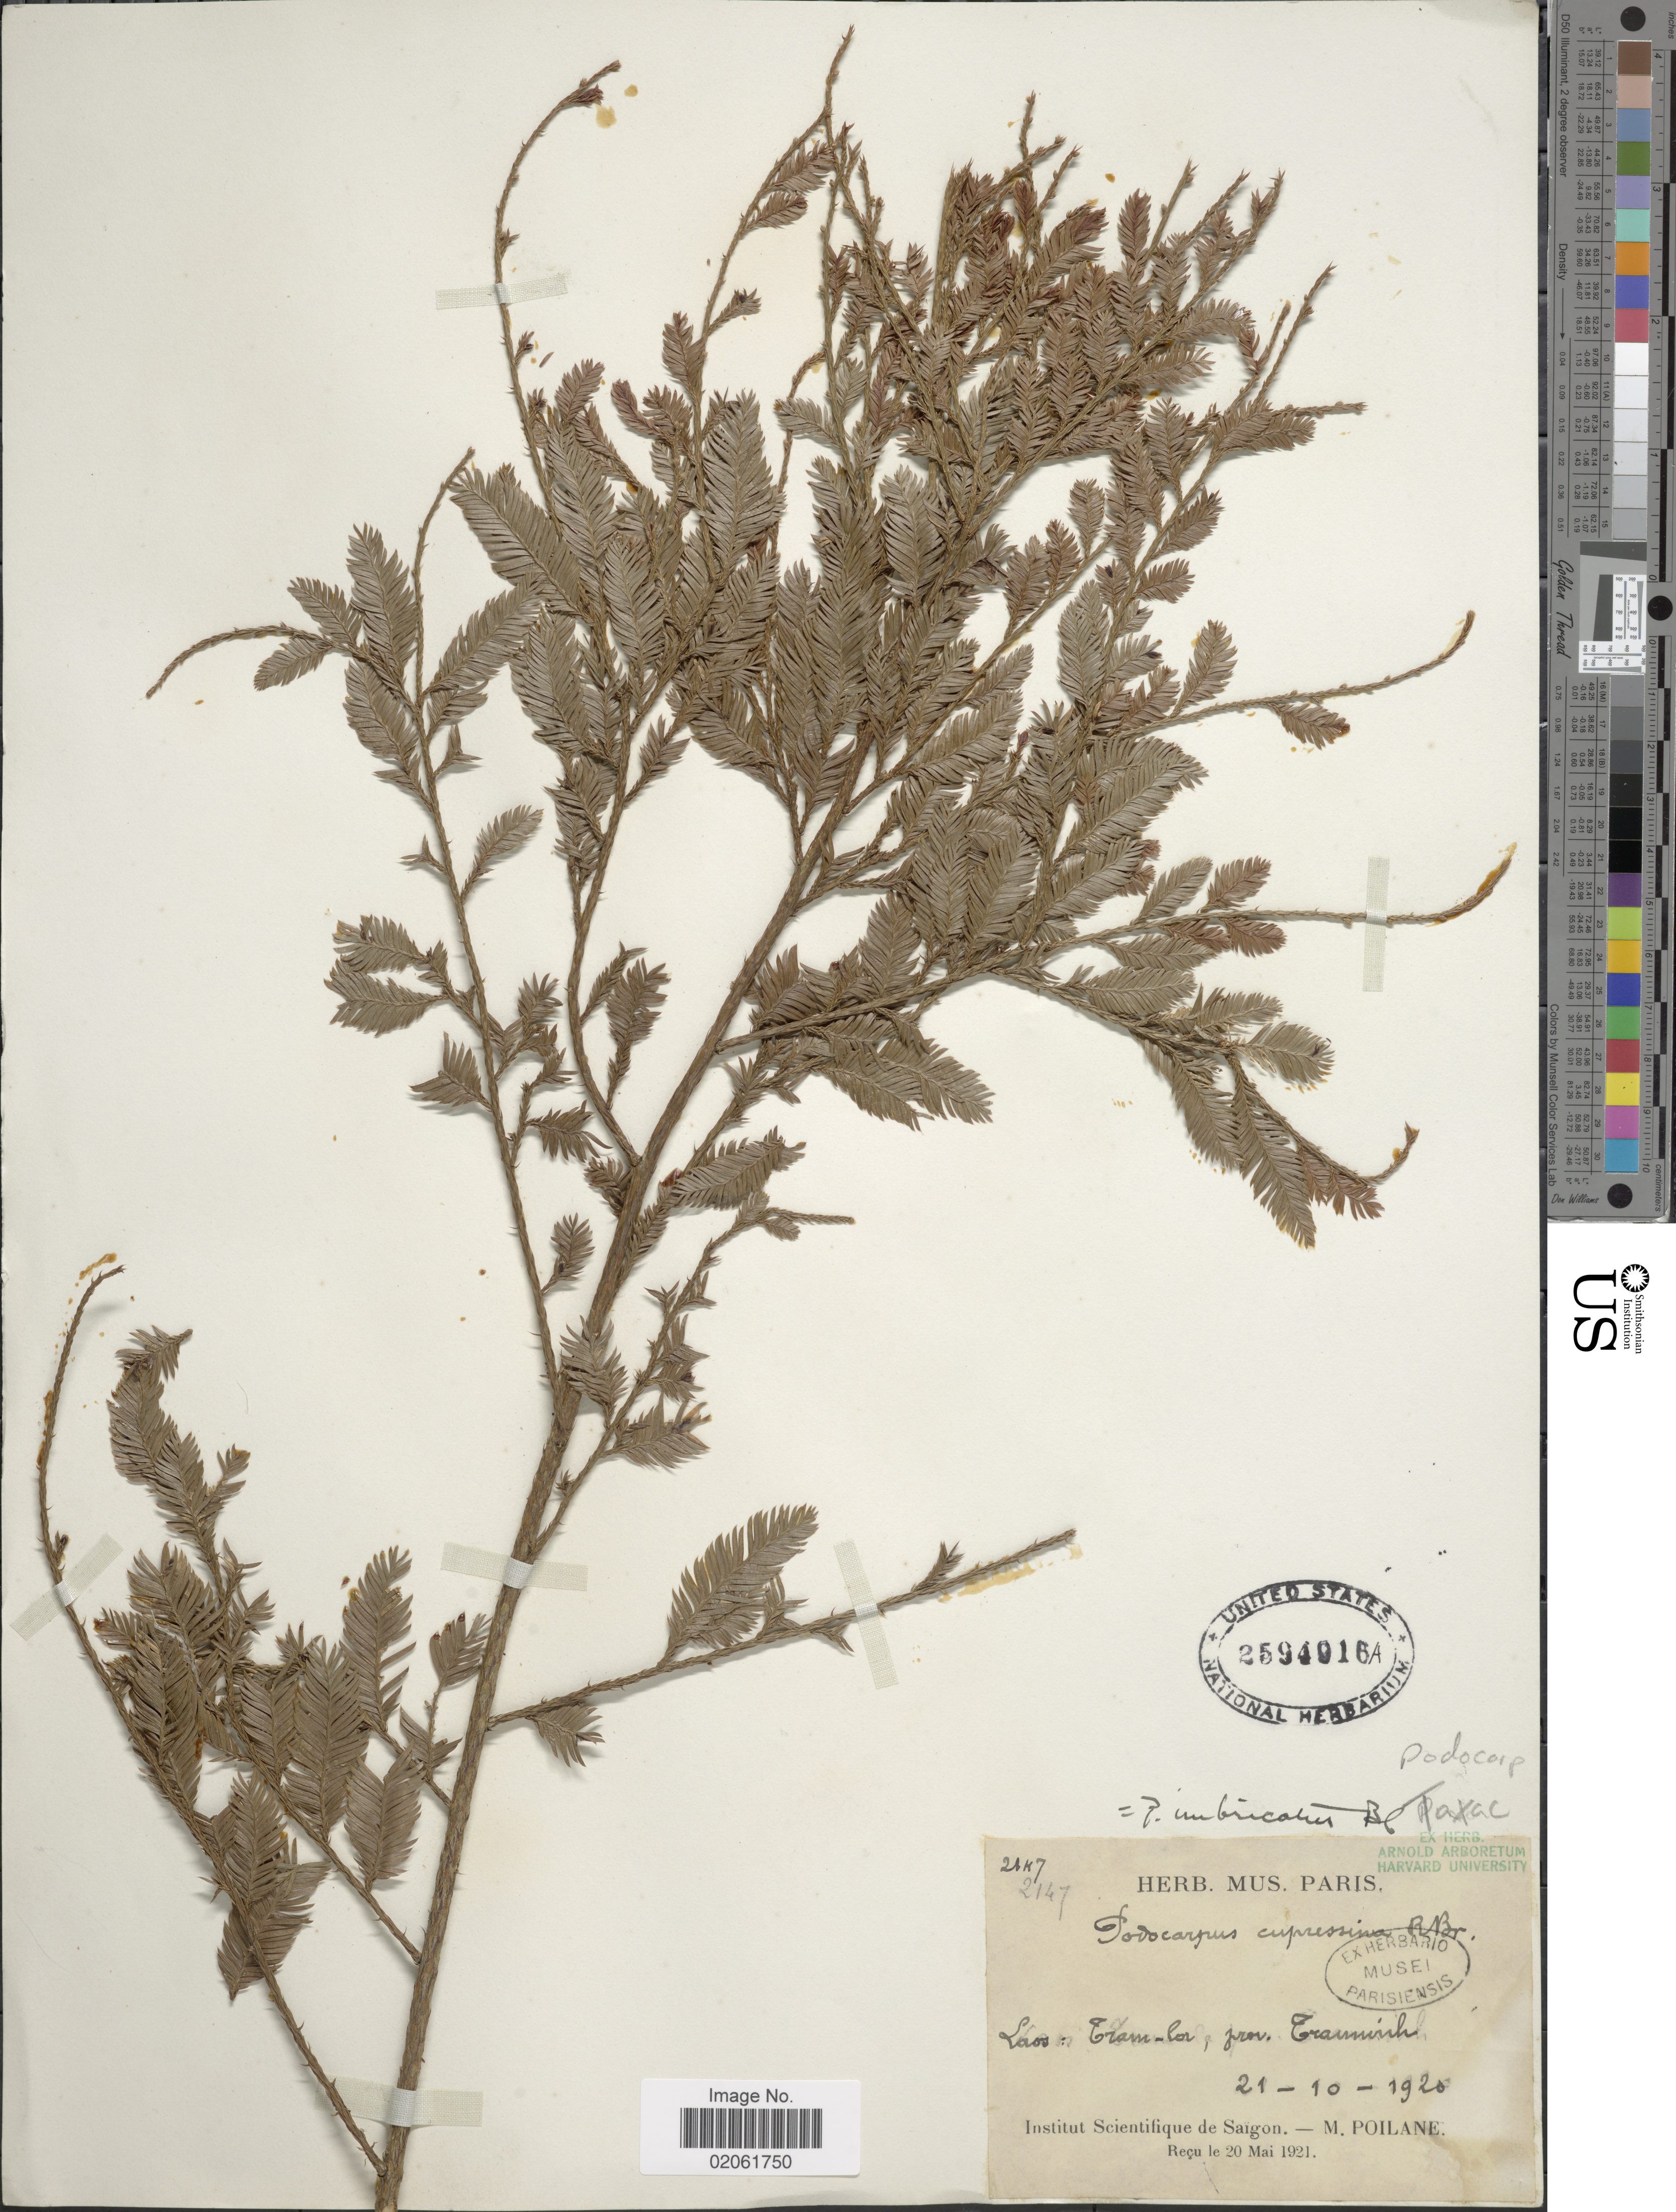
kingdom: Plantae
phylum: Tracheophyta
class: Pinopsida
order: Pinales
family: Podocarpaceae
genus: Podocarpus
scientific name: Podocarpus imbricatus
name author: Blume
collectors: M. Poilane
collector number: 2147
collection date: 1920-10-21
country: Laos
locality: Laos: Tram-lor, prov.Traunoirh [interpreted]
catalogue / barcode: US 2594916A